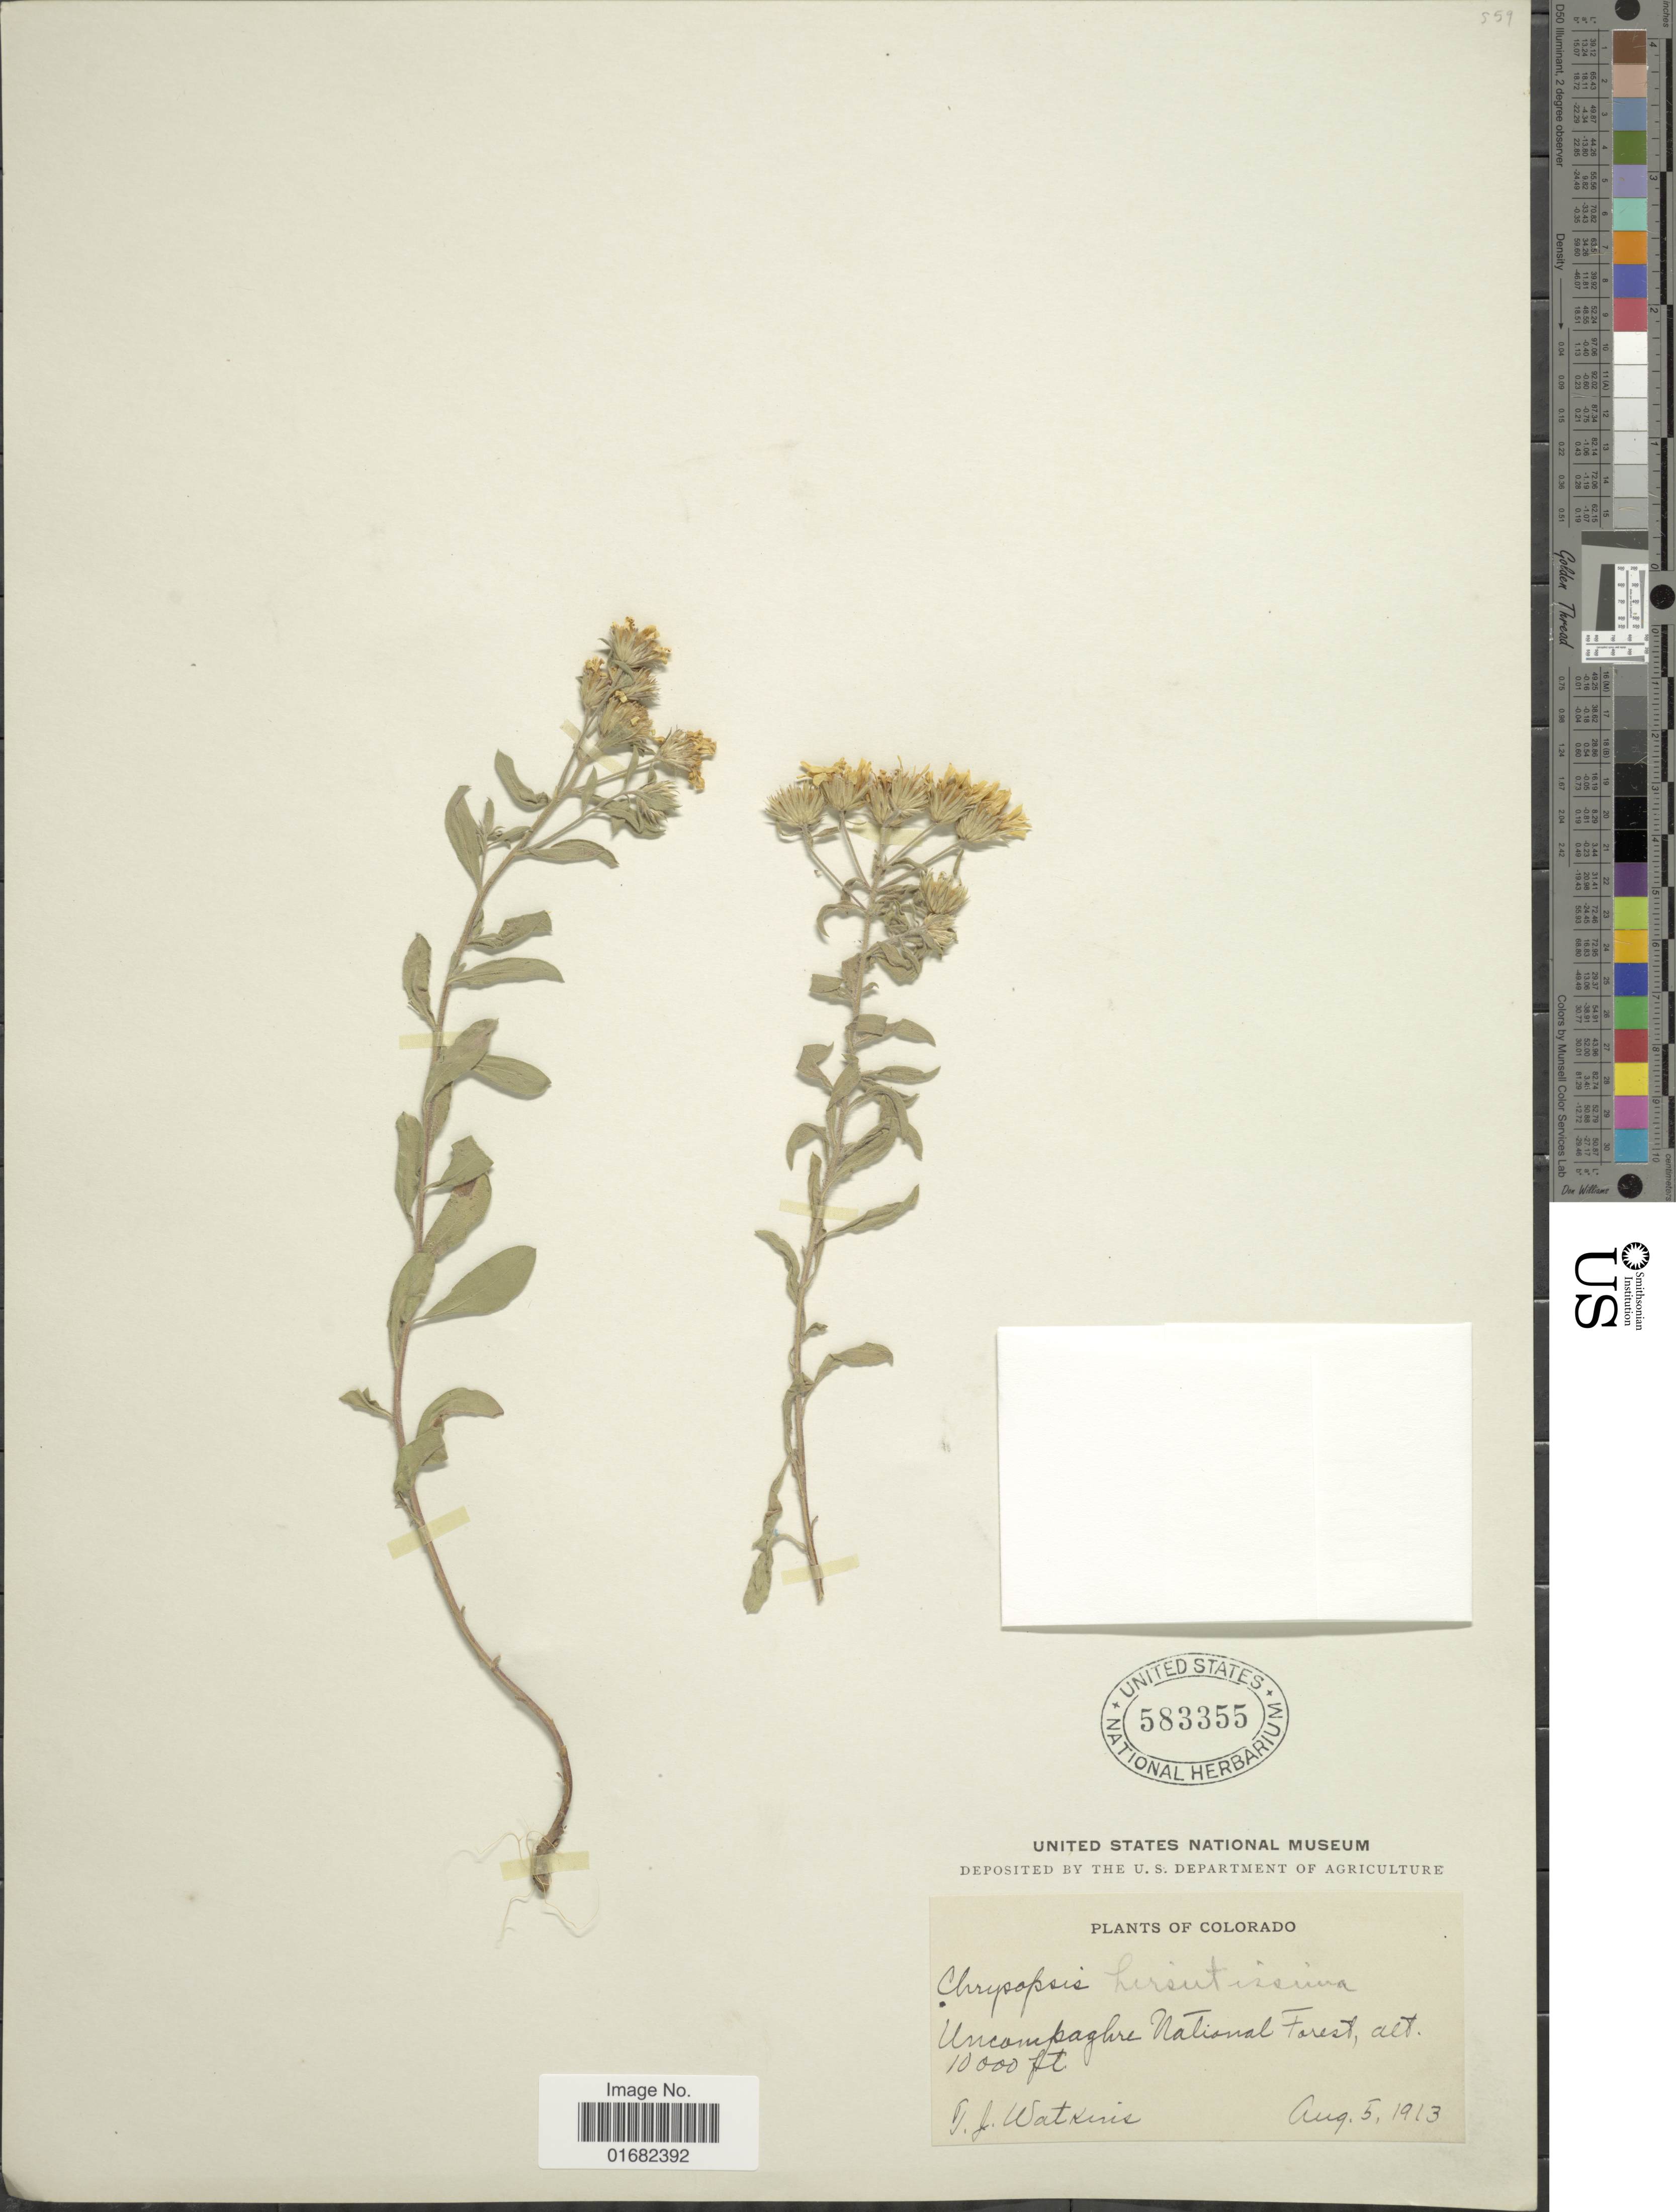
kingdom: Plantae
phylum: Tracheophyta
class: Magnoliopsida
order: Asterales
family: Asteraceae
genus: Heterotheca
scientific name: Heterotheca hirsutissima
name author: Greene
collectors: J. Watkins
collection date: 1913-08-05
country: United States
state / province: Colorado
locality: Uncompahgre National Forest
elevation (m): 3048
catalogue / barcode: US 583355